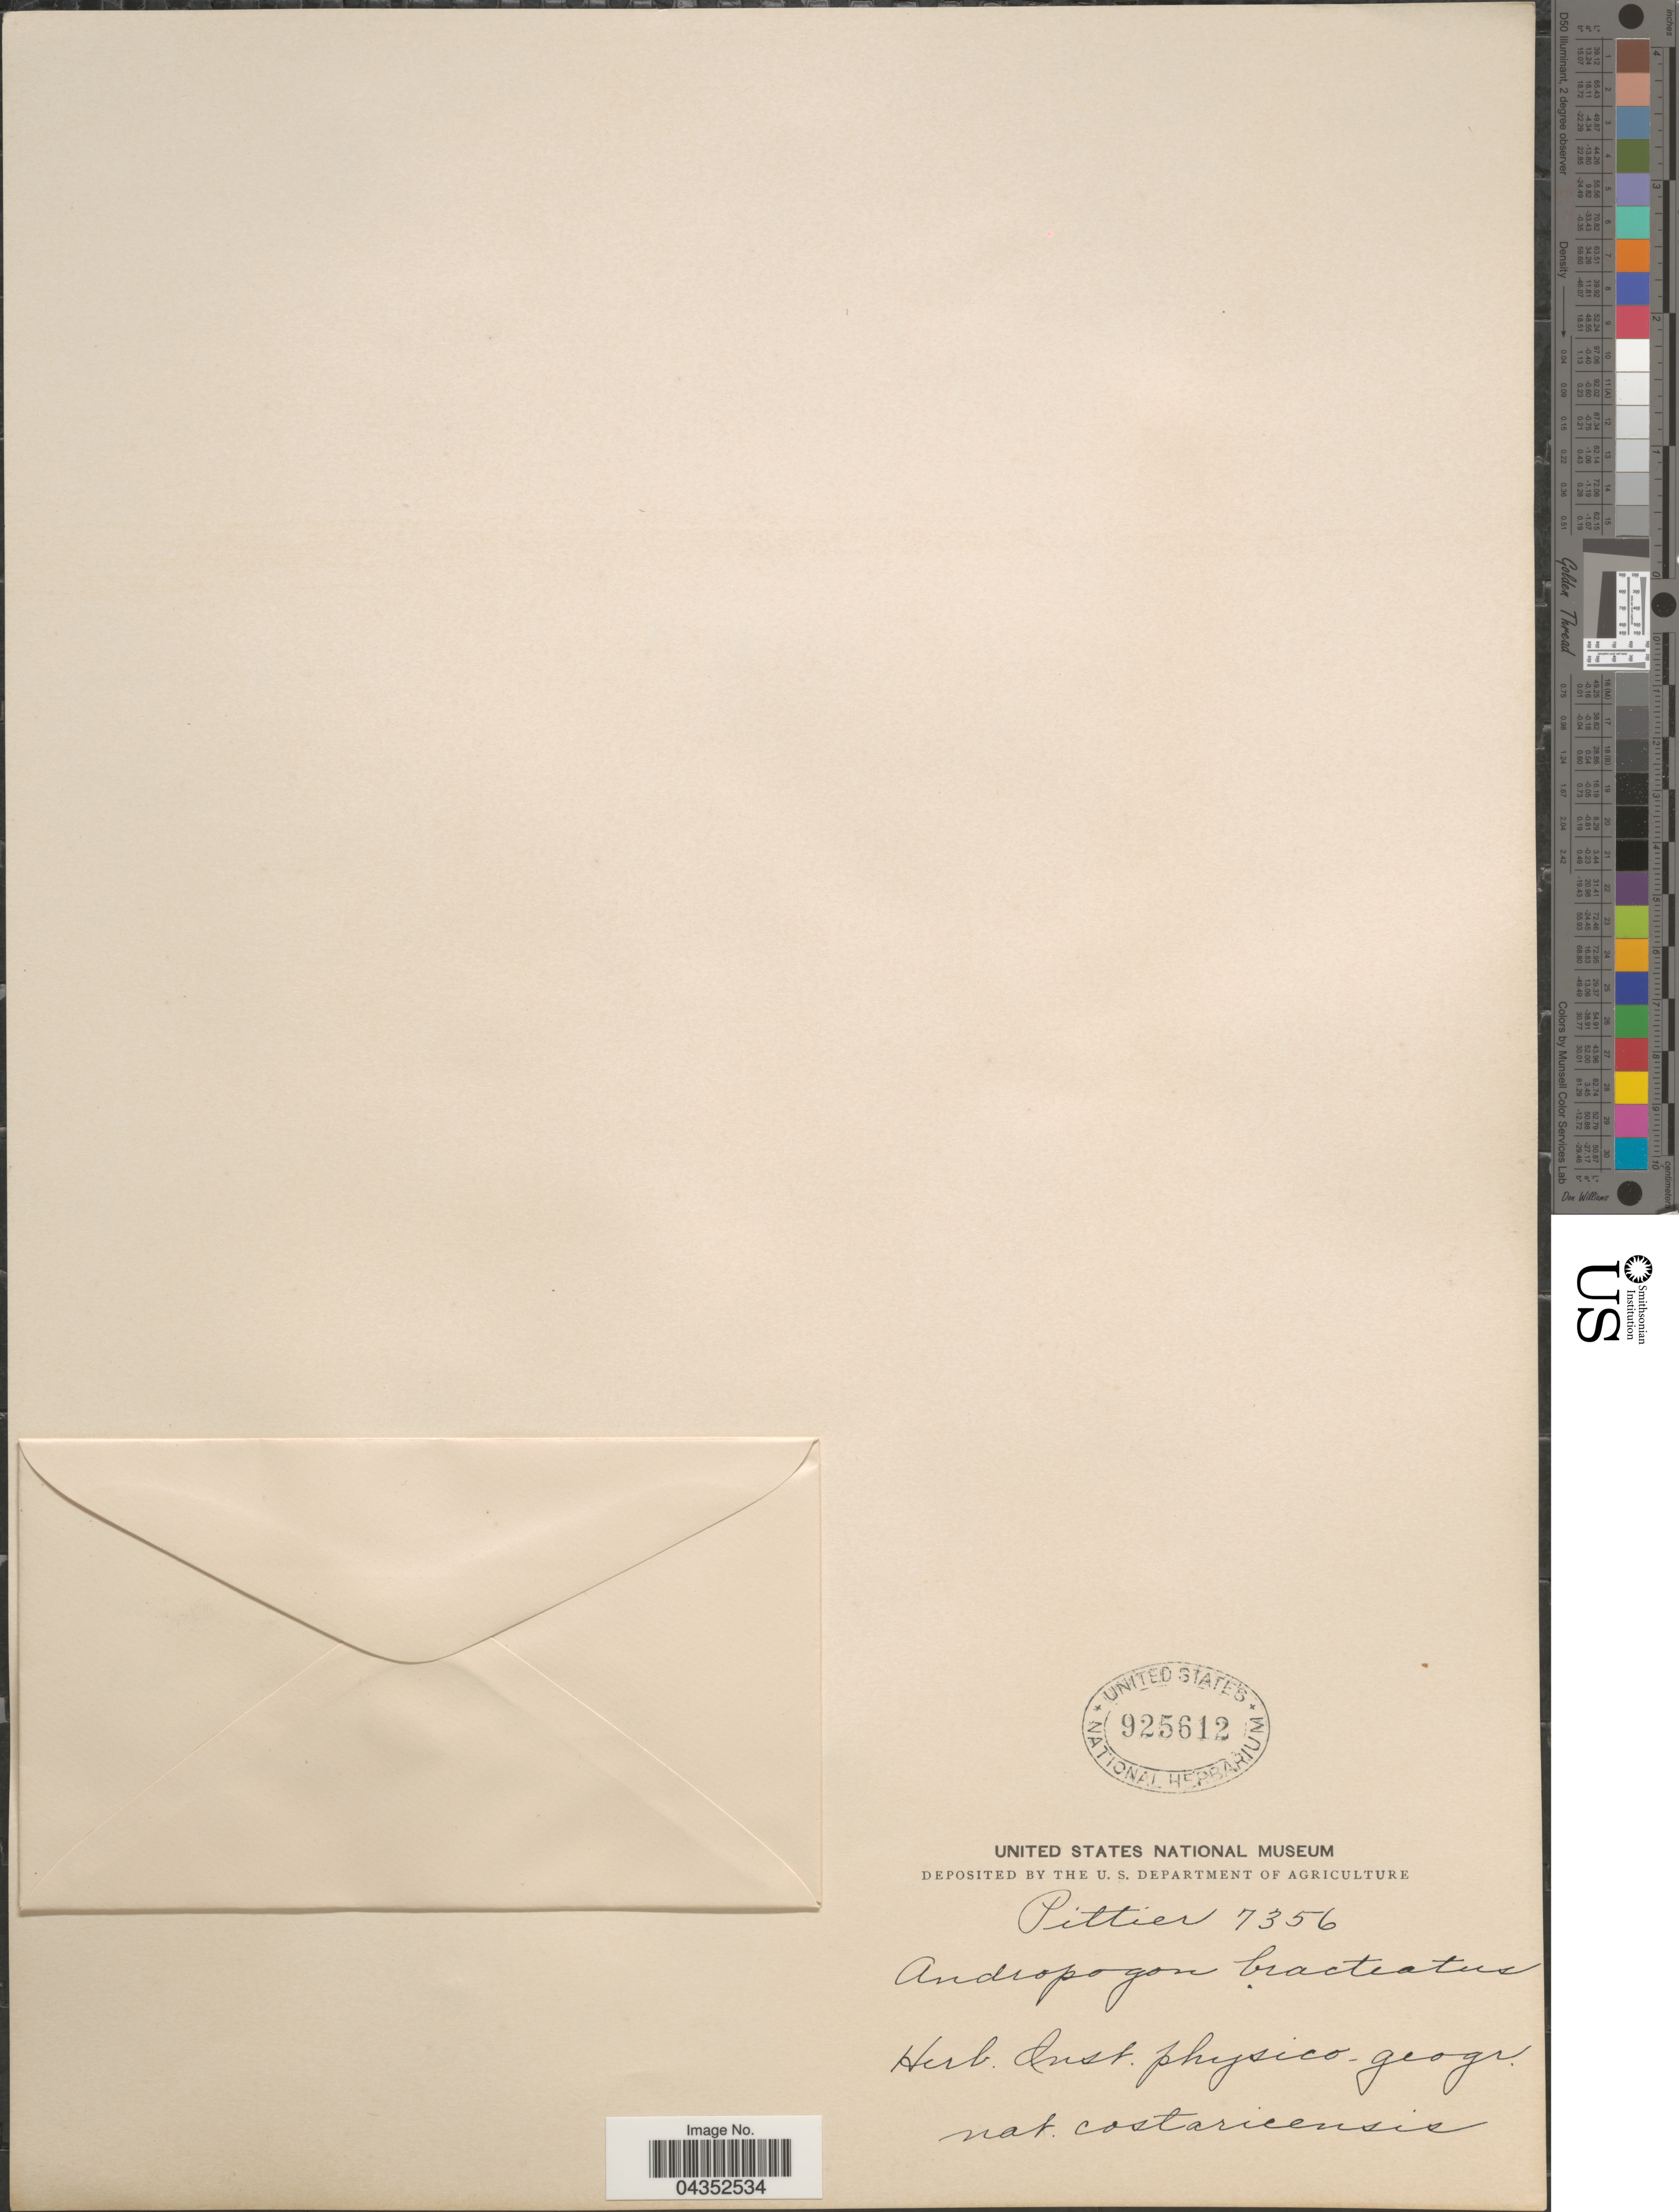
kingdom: Plantae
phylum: Tracheophyta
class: Liliopsida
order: Poales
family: Poaceae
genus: Hyparrhenia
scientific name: Hyparrhenia bracteata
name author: (Humb. & Bonpl.) Stapf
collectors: Pittier, --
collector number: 7356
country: Costa Rica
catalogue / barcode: US 925612